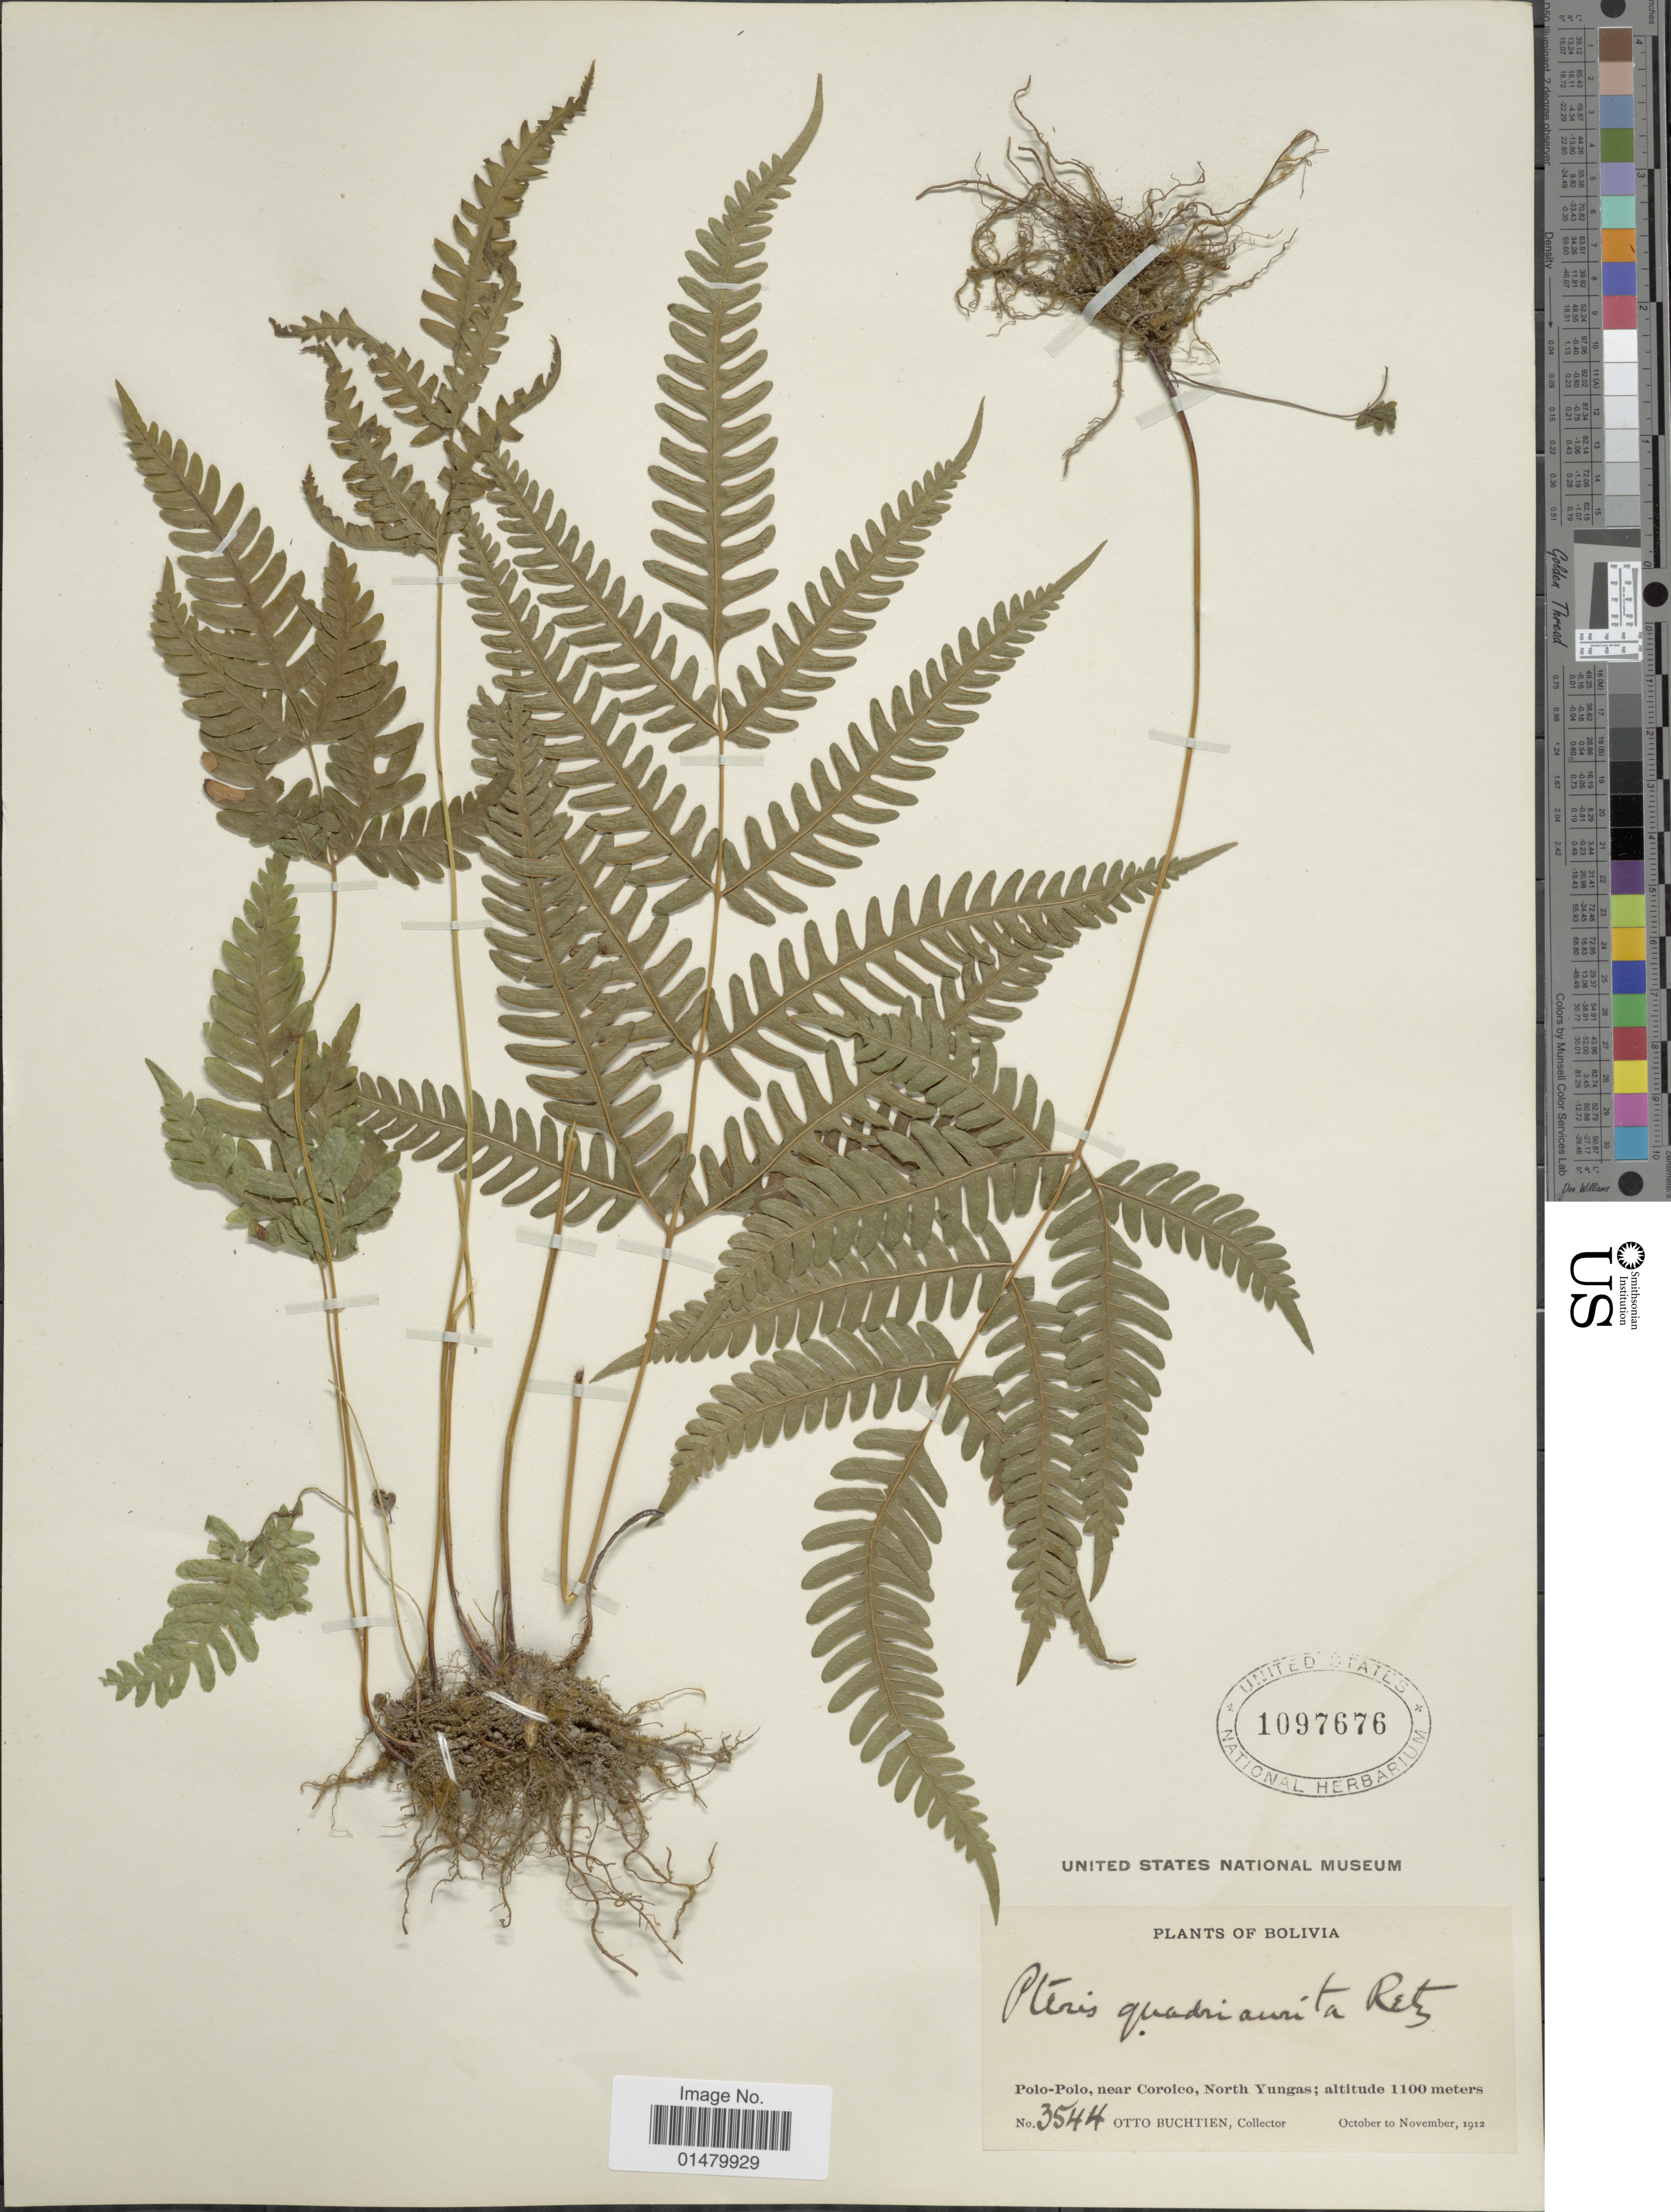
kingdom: Plantae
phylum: Tracheophyta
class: Polypodiopsida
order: Polypodiales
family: Pteridaceae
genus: Pteris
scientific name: Pteris quadriaurita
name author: Retz.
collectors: O. Buchtien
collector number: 3544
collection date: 1912-10/1912-11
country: Bolivia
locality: Polo-Polo, near Coroico, North Yungas.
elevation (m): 1100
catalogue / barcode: US 1097676